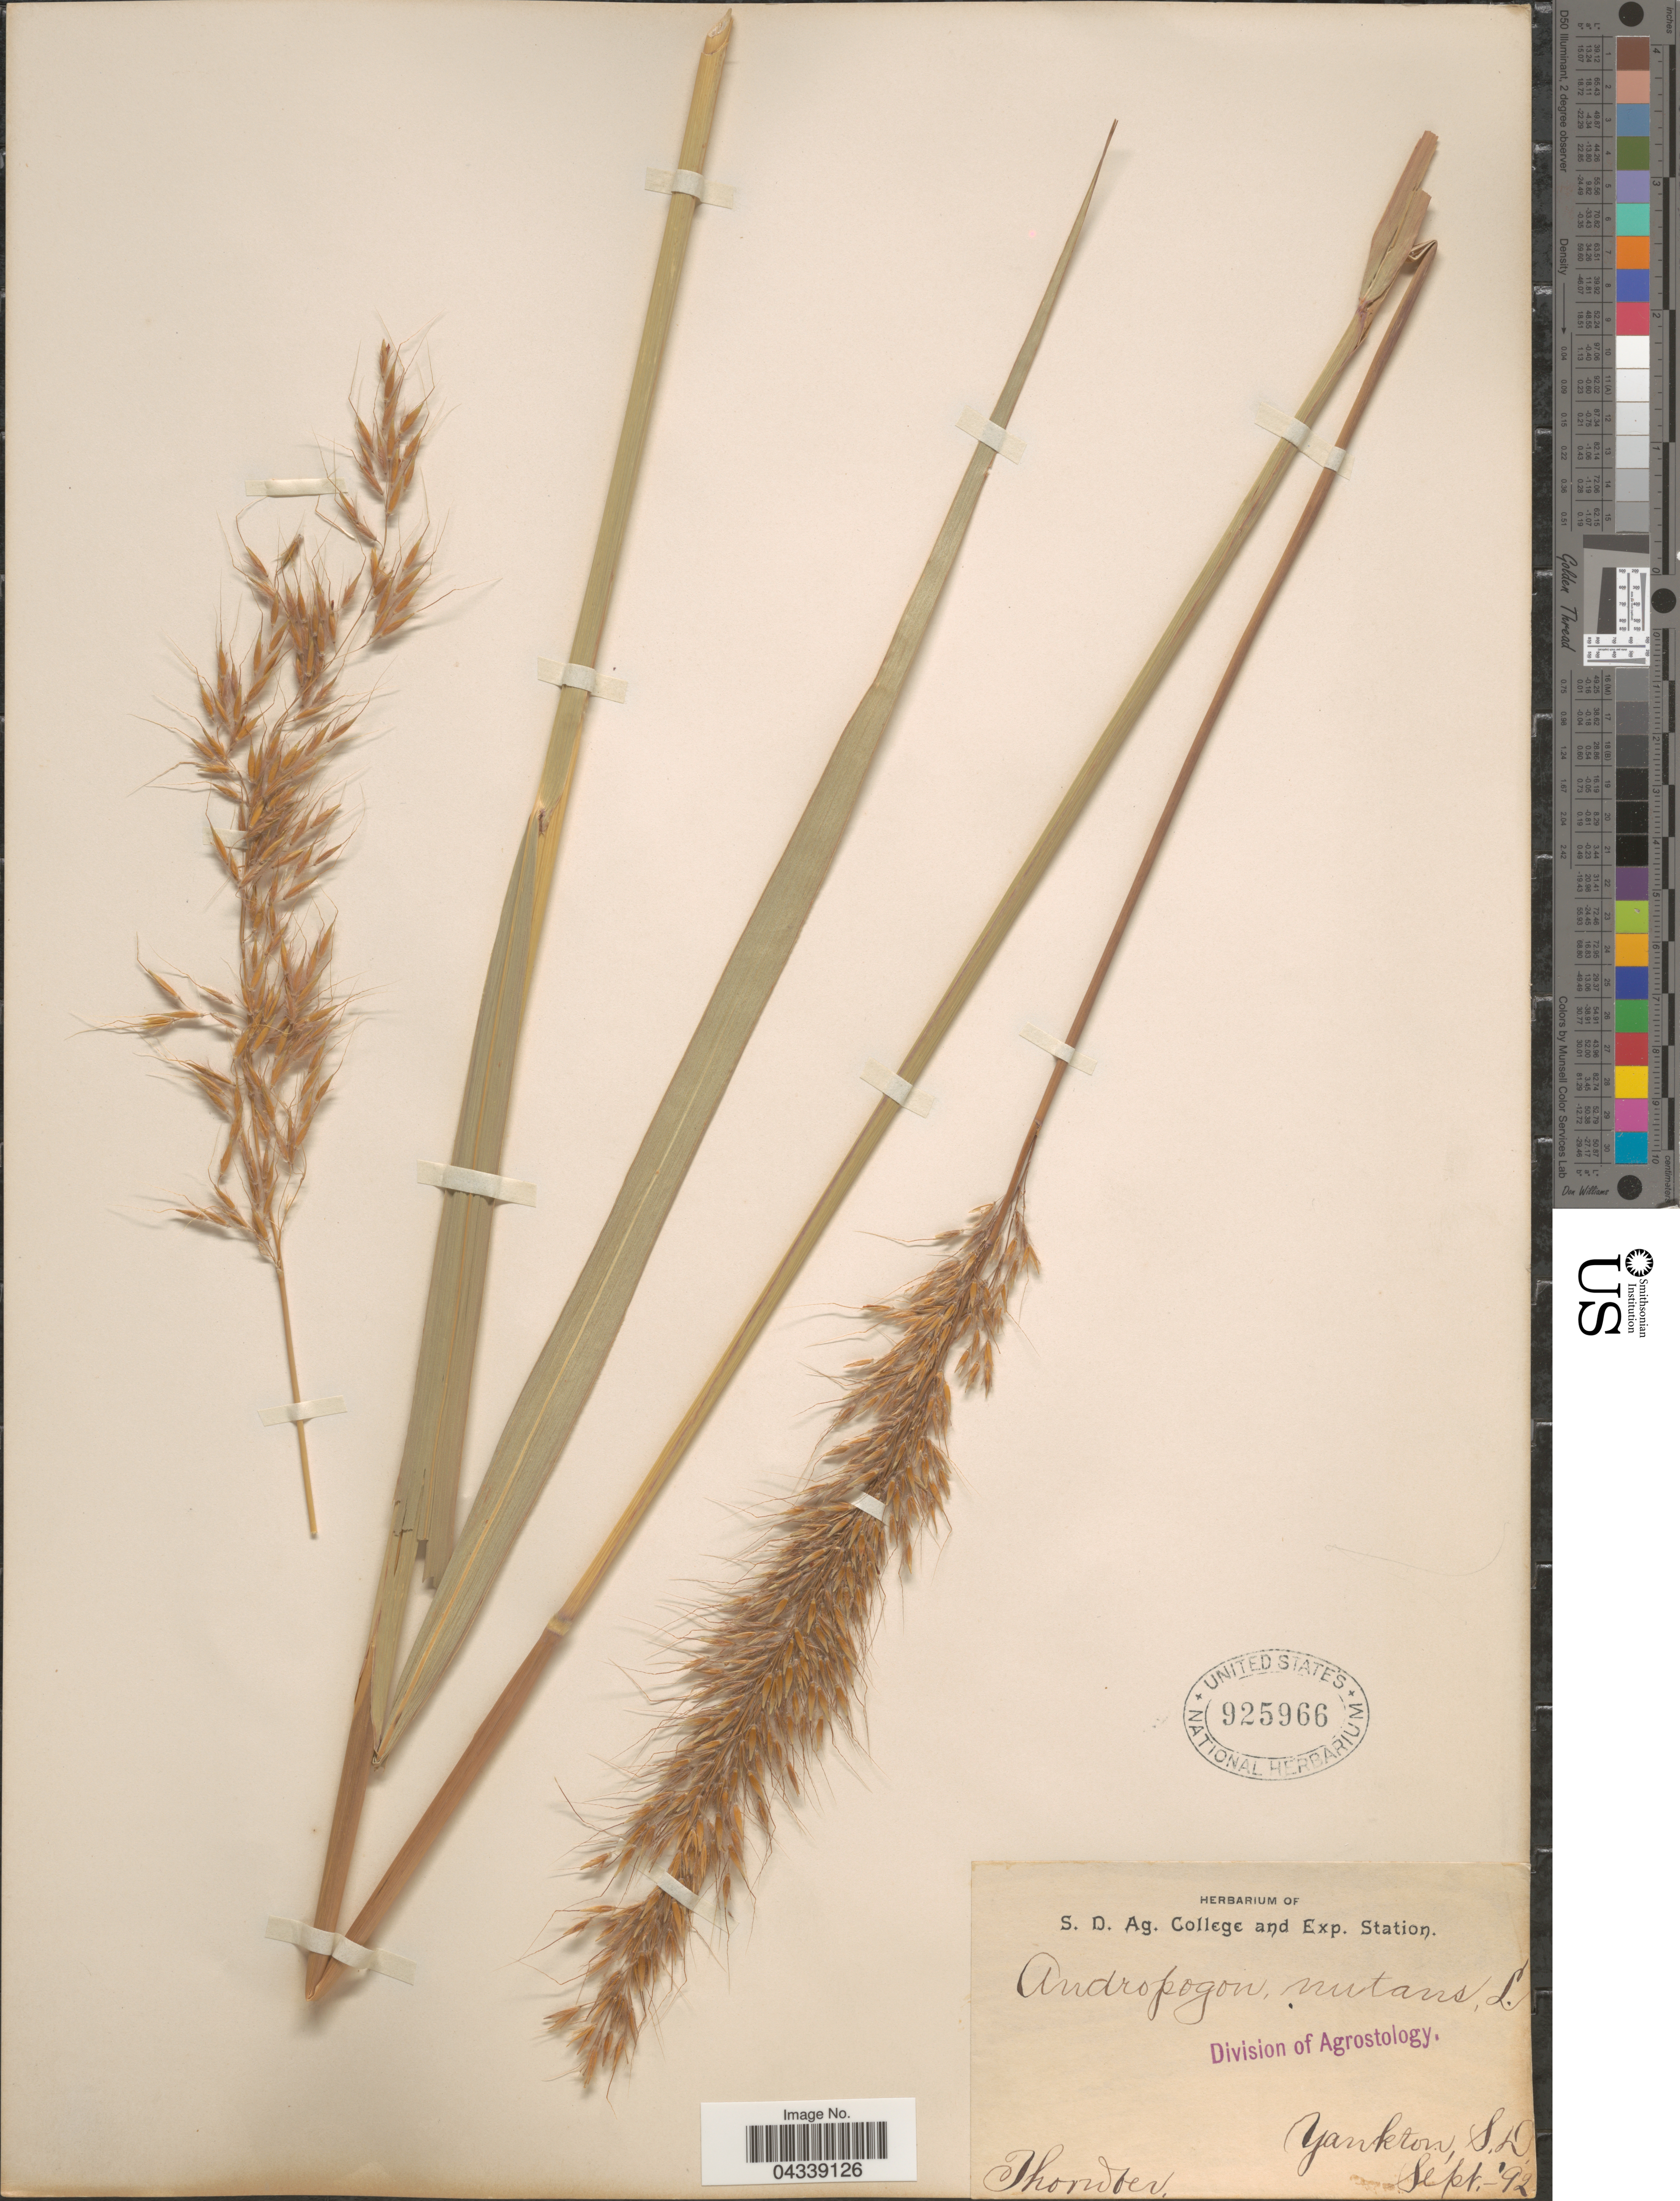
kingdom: Plantae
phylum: Tracheophyta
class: Liliopsida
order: Poales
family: Poaceae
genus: Sorghastrum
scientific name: Sorghastrum nutans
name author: (L.) Nash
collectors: -. Thornber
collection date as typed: Transcribed d/m/y: /9/92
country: United States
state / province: South Dakota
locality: Yankton.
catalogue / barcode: US 925966